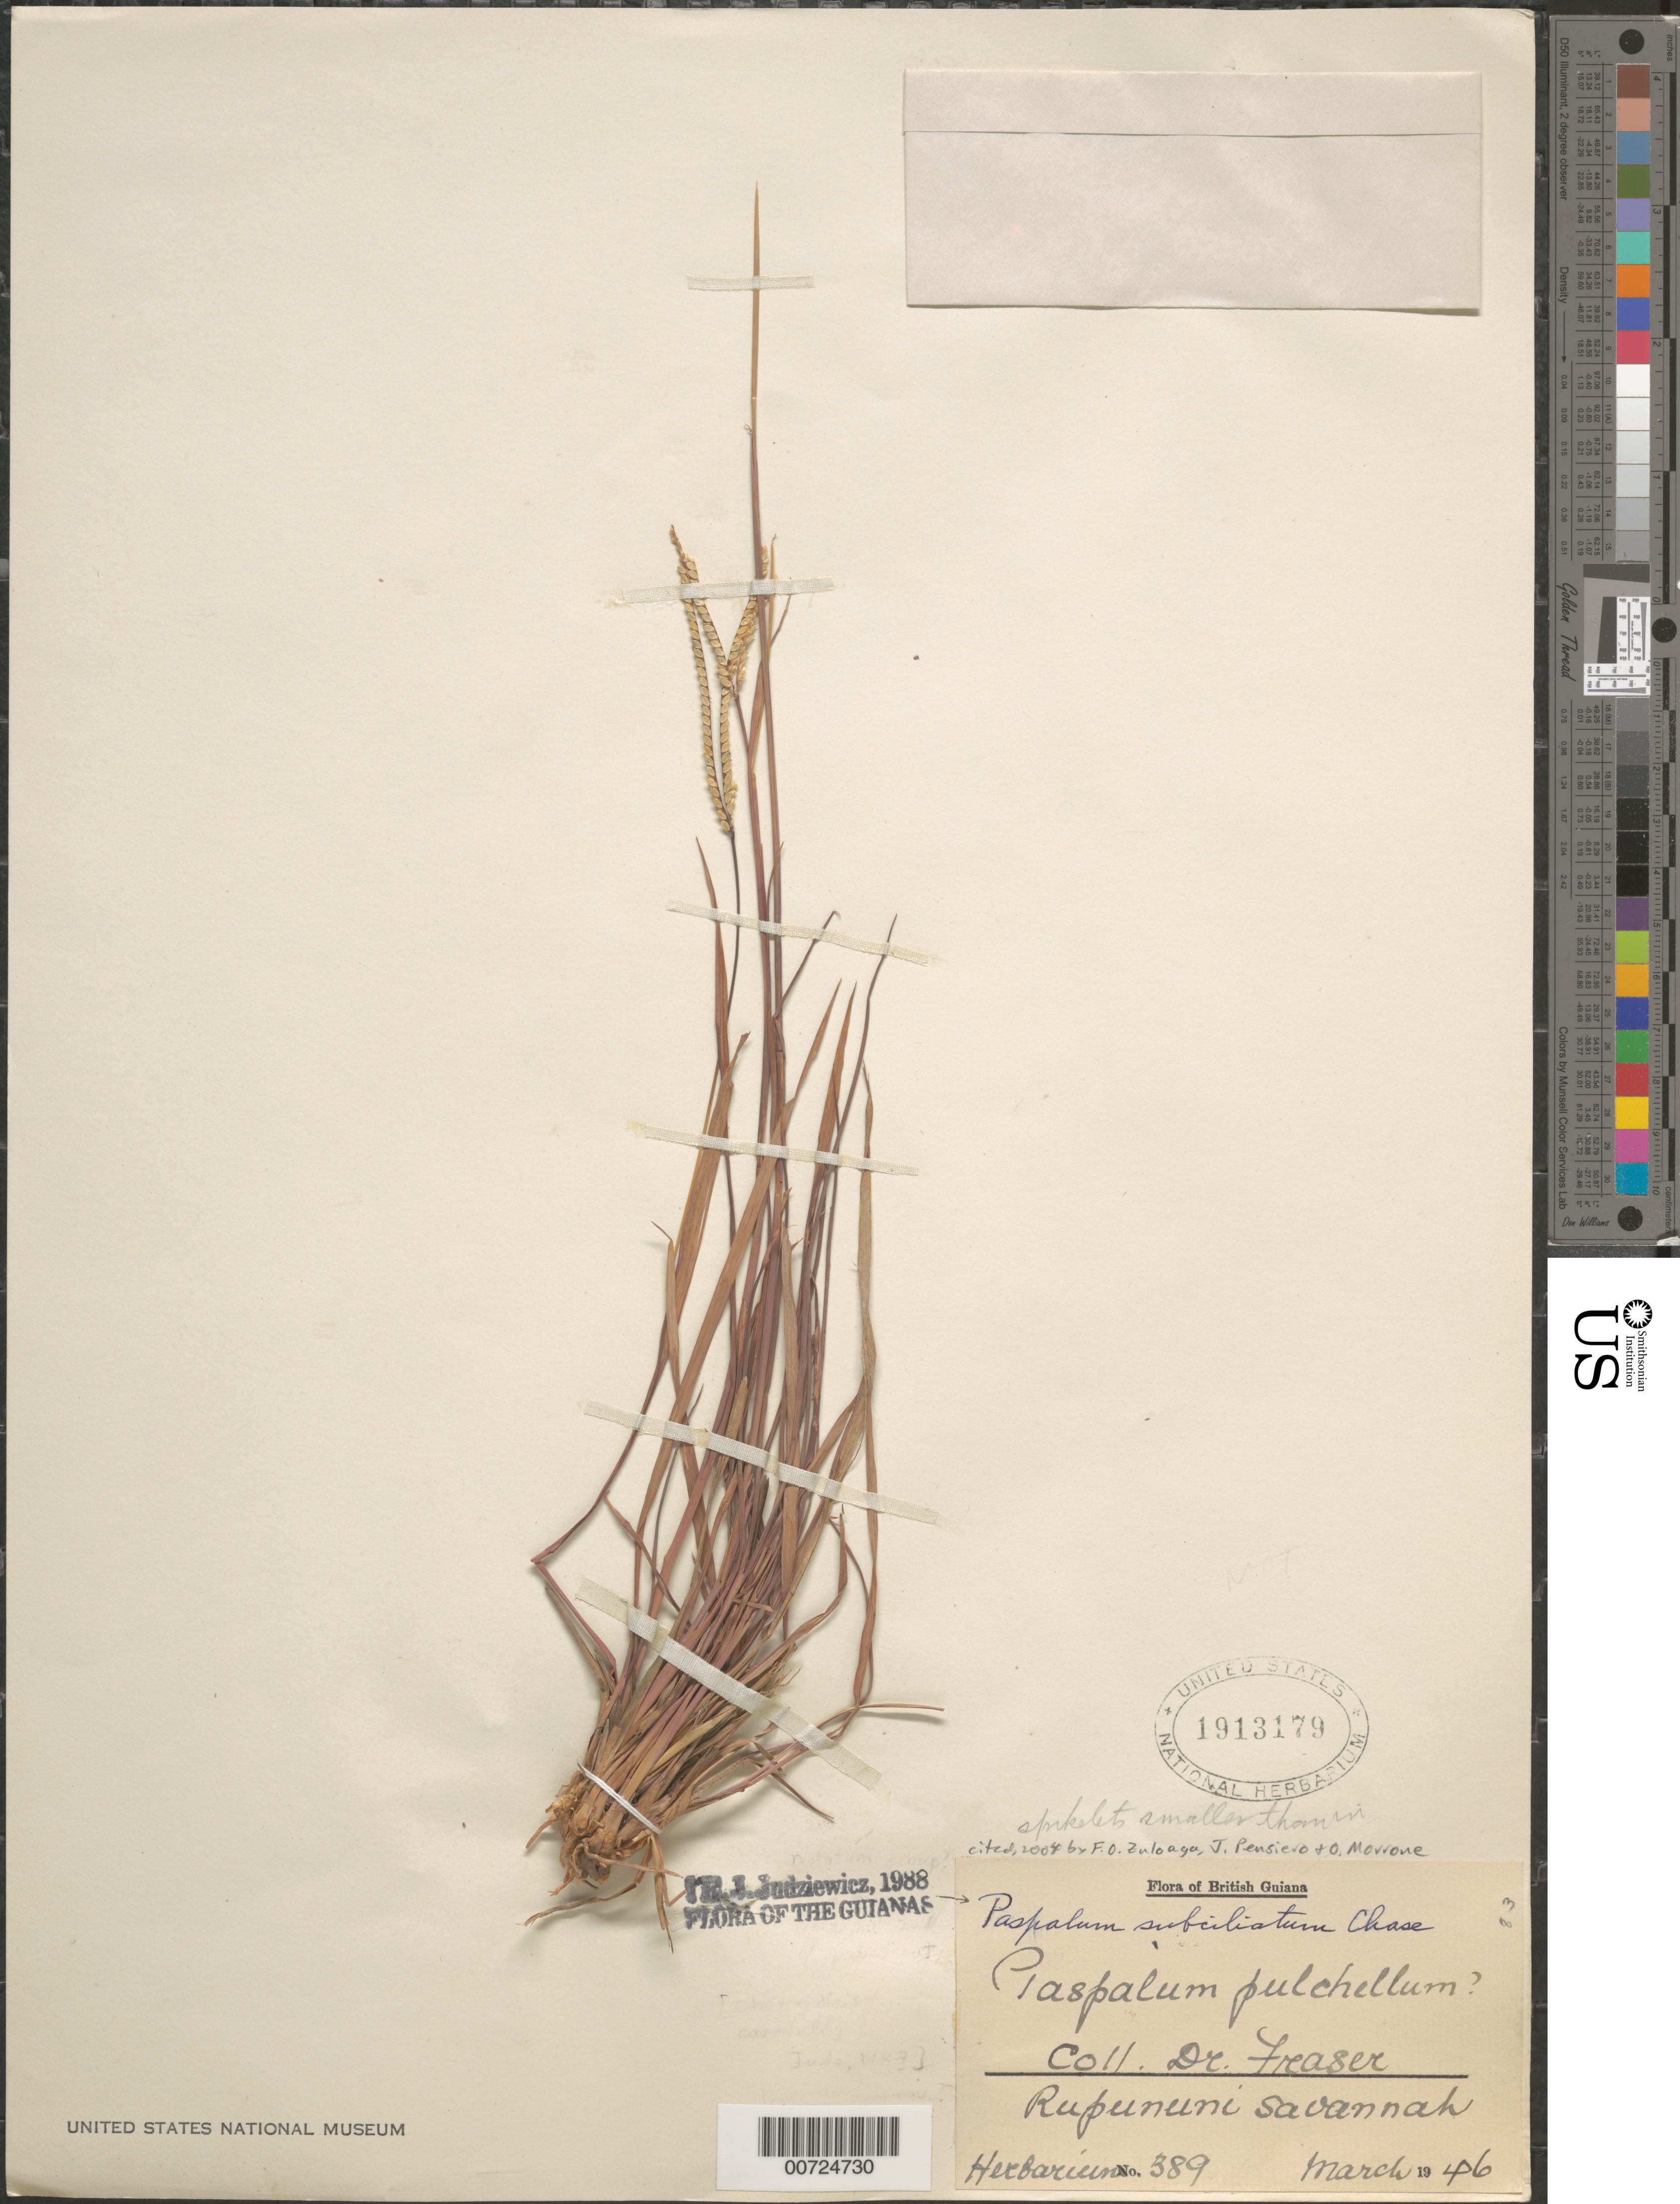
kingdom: Plantae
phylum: Tracheophyta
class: Liliopsida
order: Poales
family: Poaceae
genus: Paspalum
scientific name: Paspalum subciliatum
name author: Chase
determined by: Judziewicz, E. J.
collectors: H. Fraser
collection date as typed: Mar-46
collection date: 1946-03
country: Guyana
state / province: U. Takutu-U. Essequibo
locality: Rupununi Savanna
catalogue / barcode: US 1913179